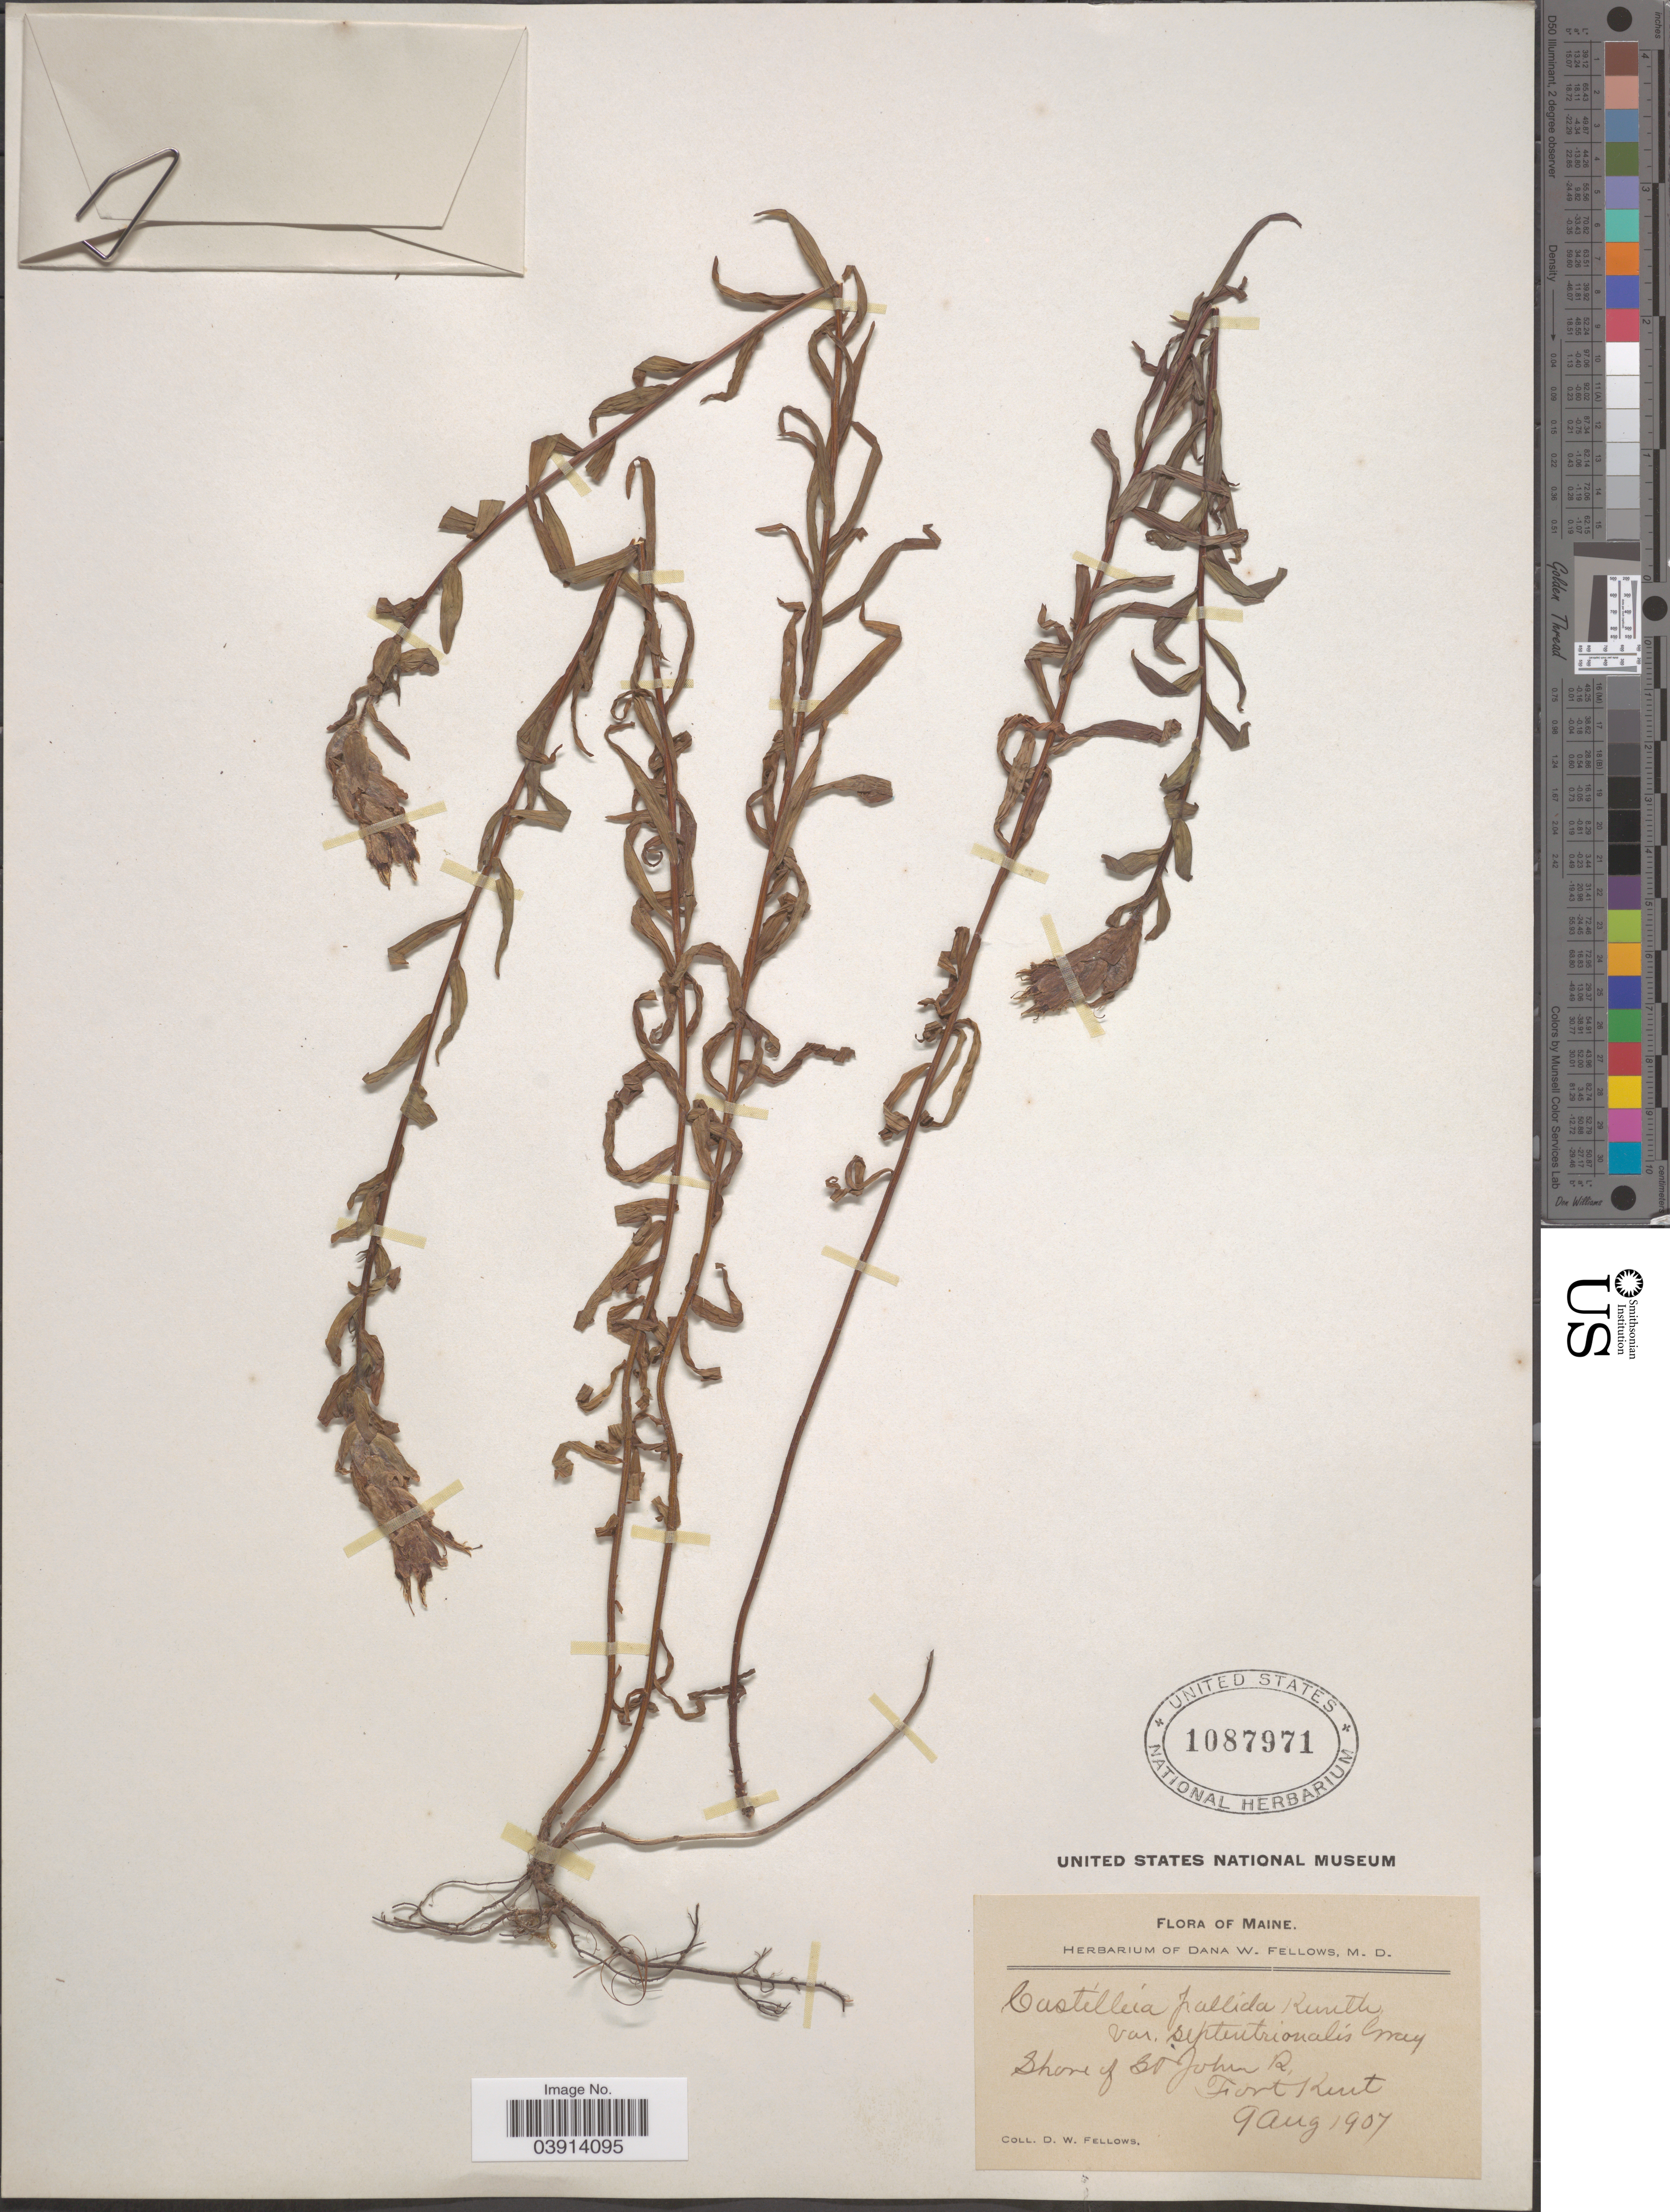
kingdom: Plantae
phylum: Tracheophyta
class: Magnoliopsida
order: Lamiales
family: Orobanchaceae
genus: Castilleja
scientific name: Castilleja septentrionalis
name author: Lindl.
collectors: D. W. Fellows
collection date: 1907-08-09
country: United States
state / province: Maine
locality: Shore of St John R. Fort Kent.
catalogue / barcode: US 1087971